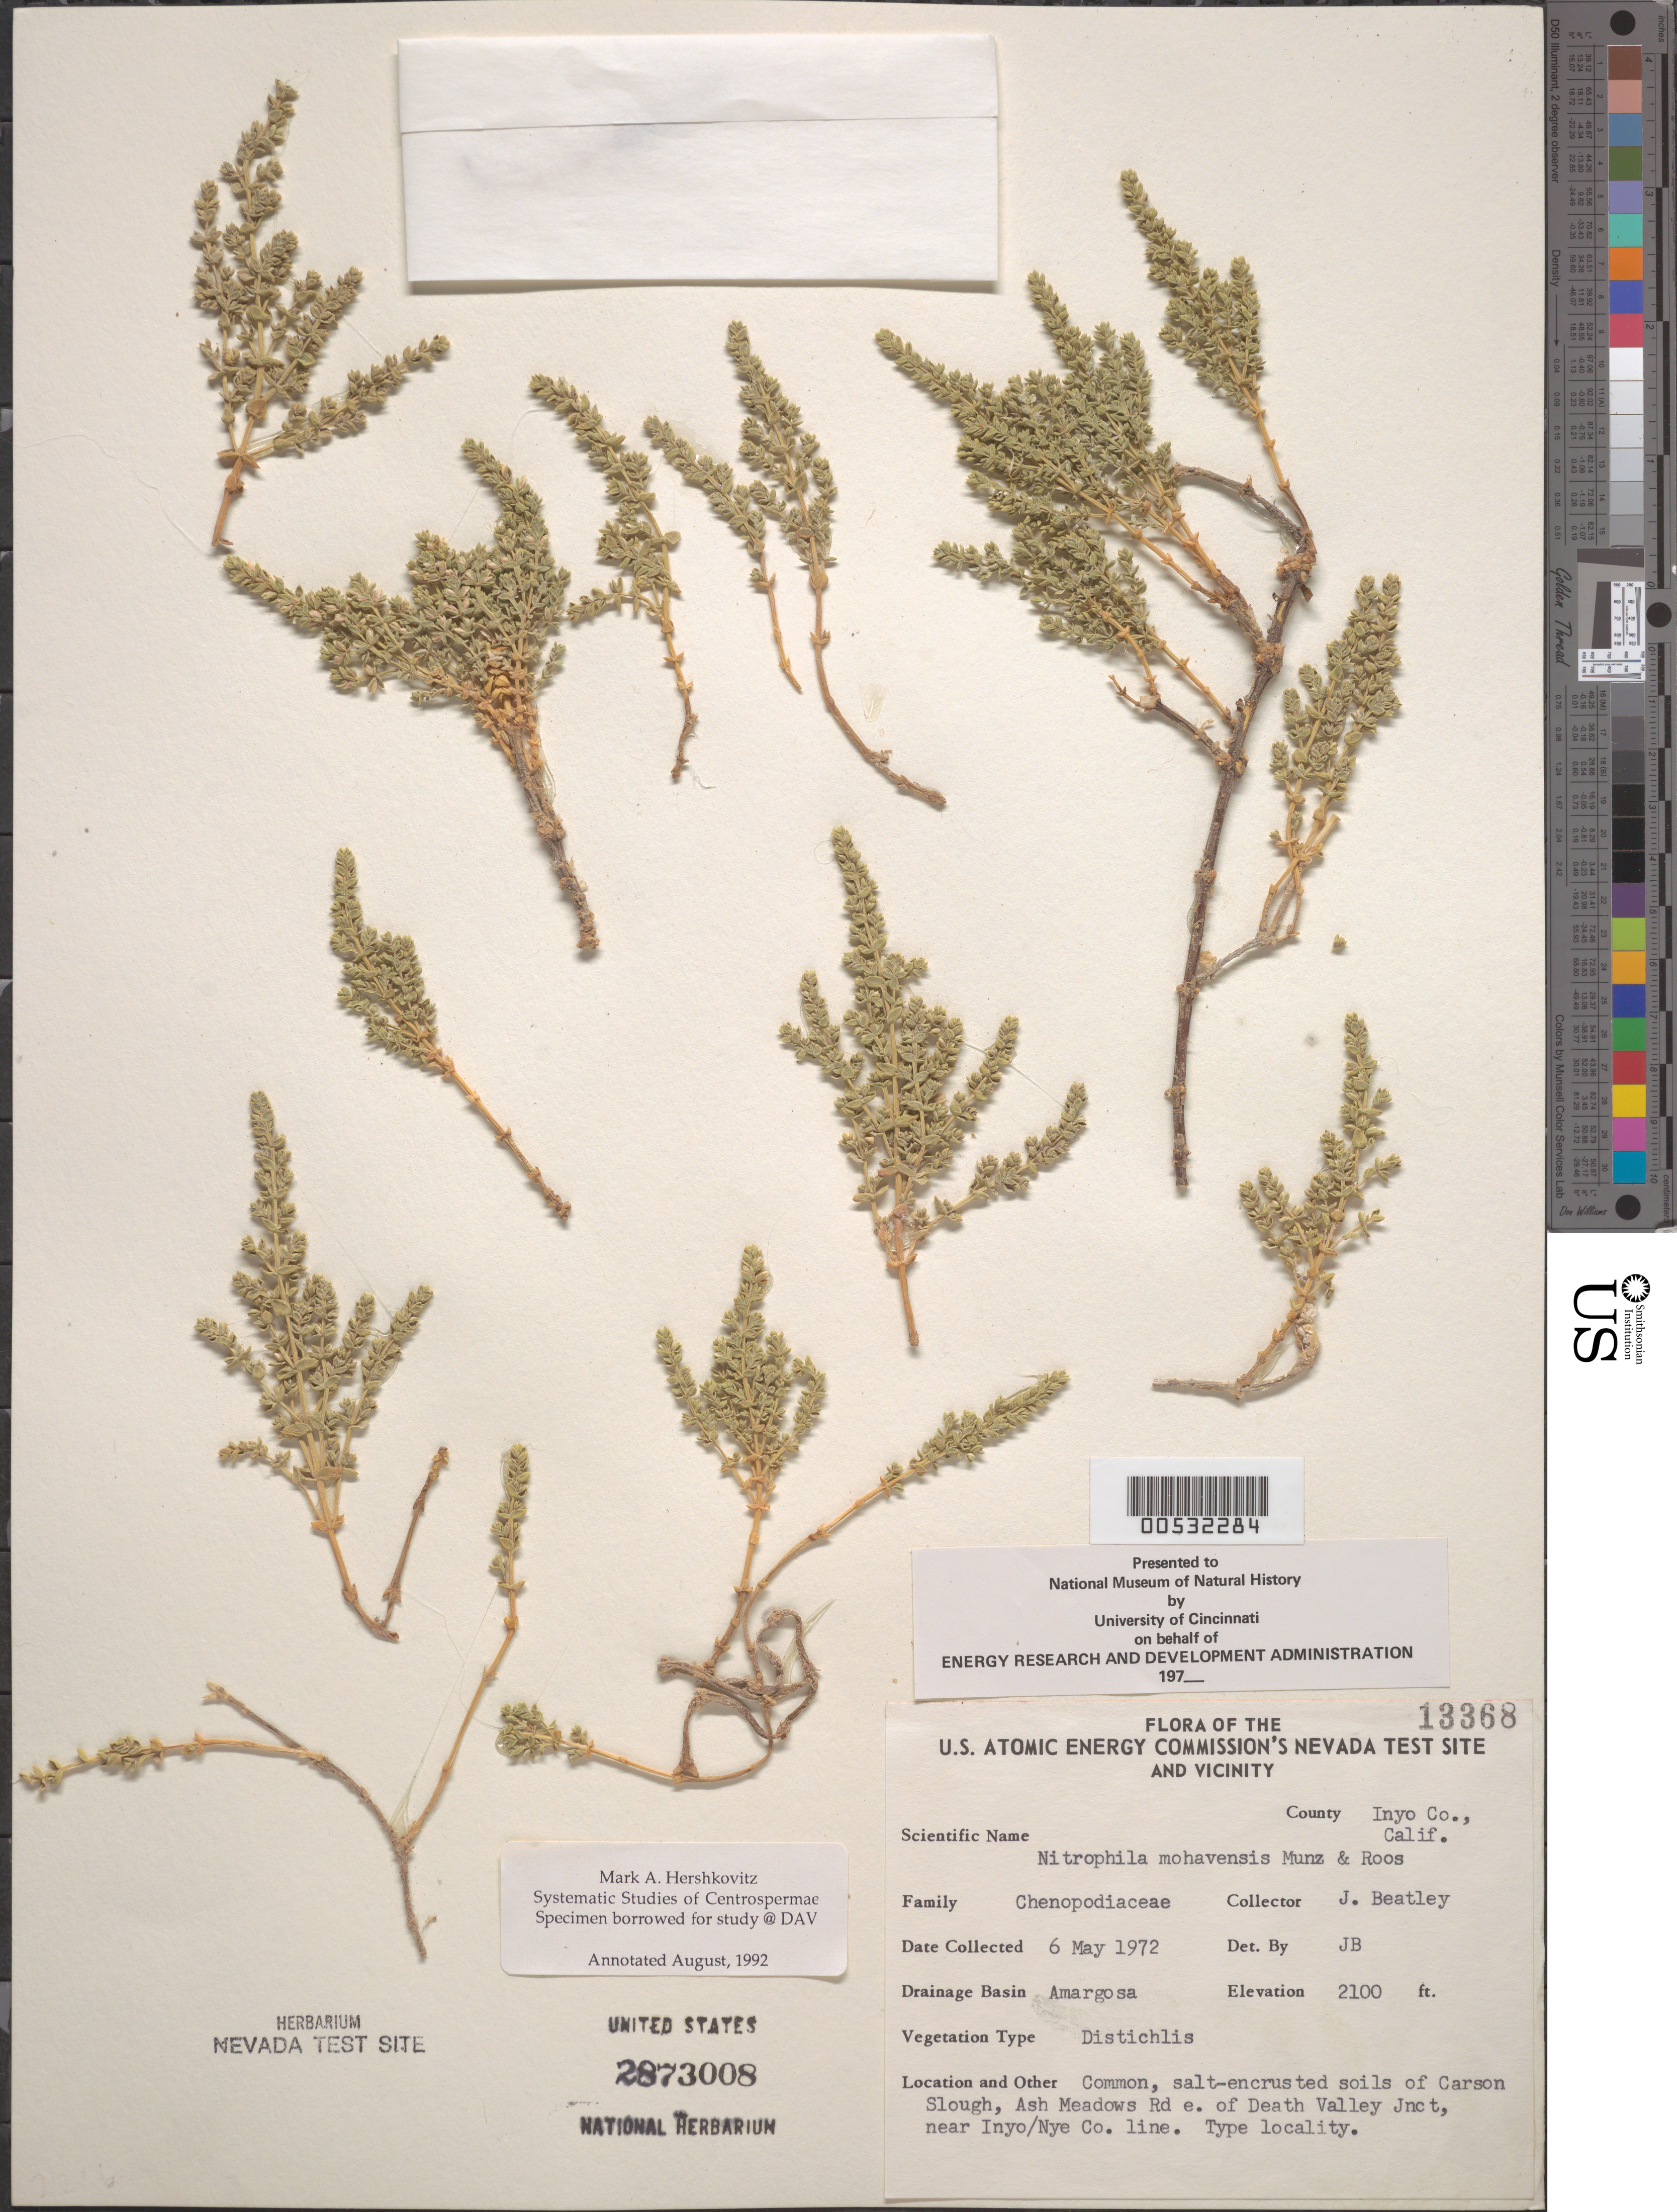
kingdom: Plantae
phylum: Tracheophyta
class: Magnoliopsida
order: Caryophyllales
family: Amaranthaceae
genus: Nitrophila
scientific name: Nitrophila mohavensis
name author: Munz & J.C. Roos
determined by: Beatley, J. C.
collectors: J. C. Beatley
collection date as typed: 06 May 1972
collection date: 1972-05-06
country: United States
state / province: California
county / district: Inyo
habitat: Common, salt-encrusted soils of the above locality.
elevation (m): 640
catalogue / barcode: US 2873008